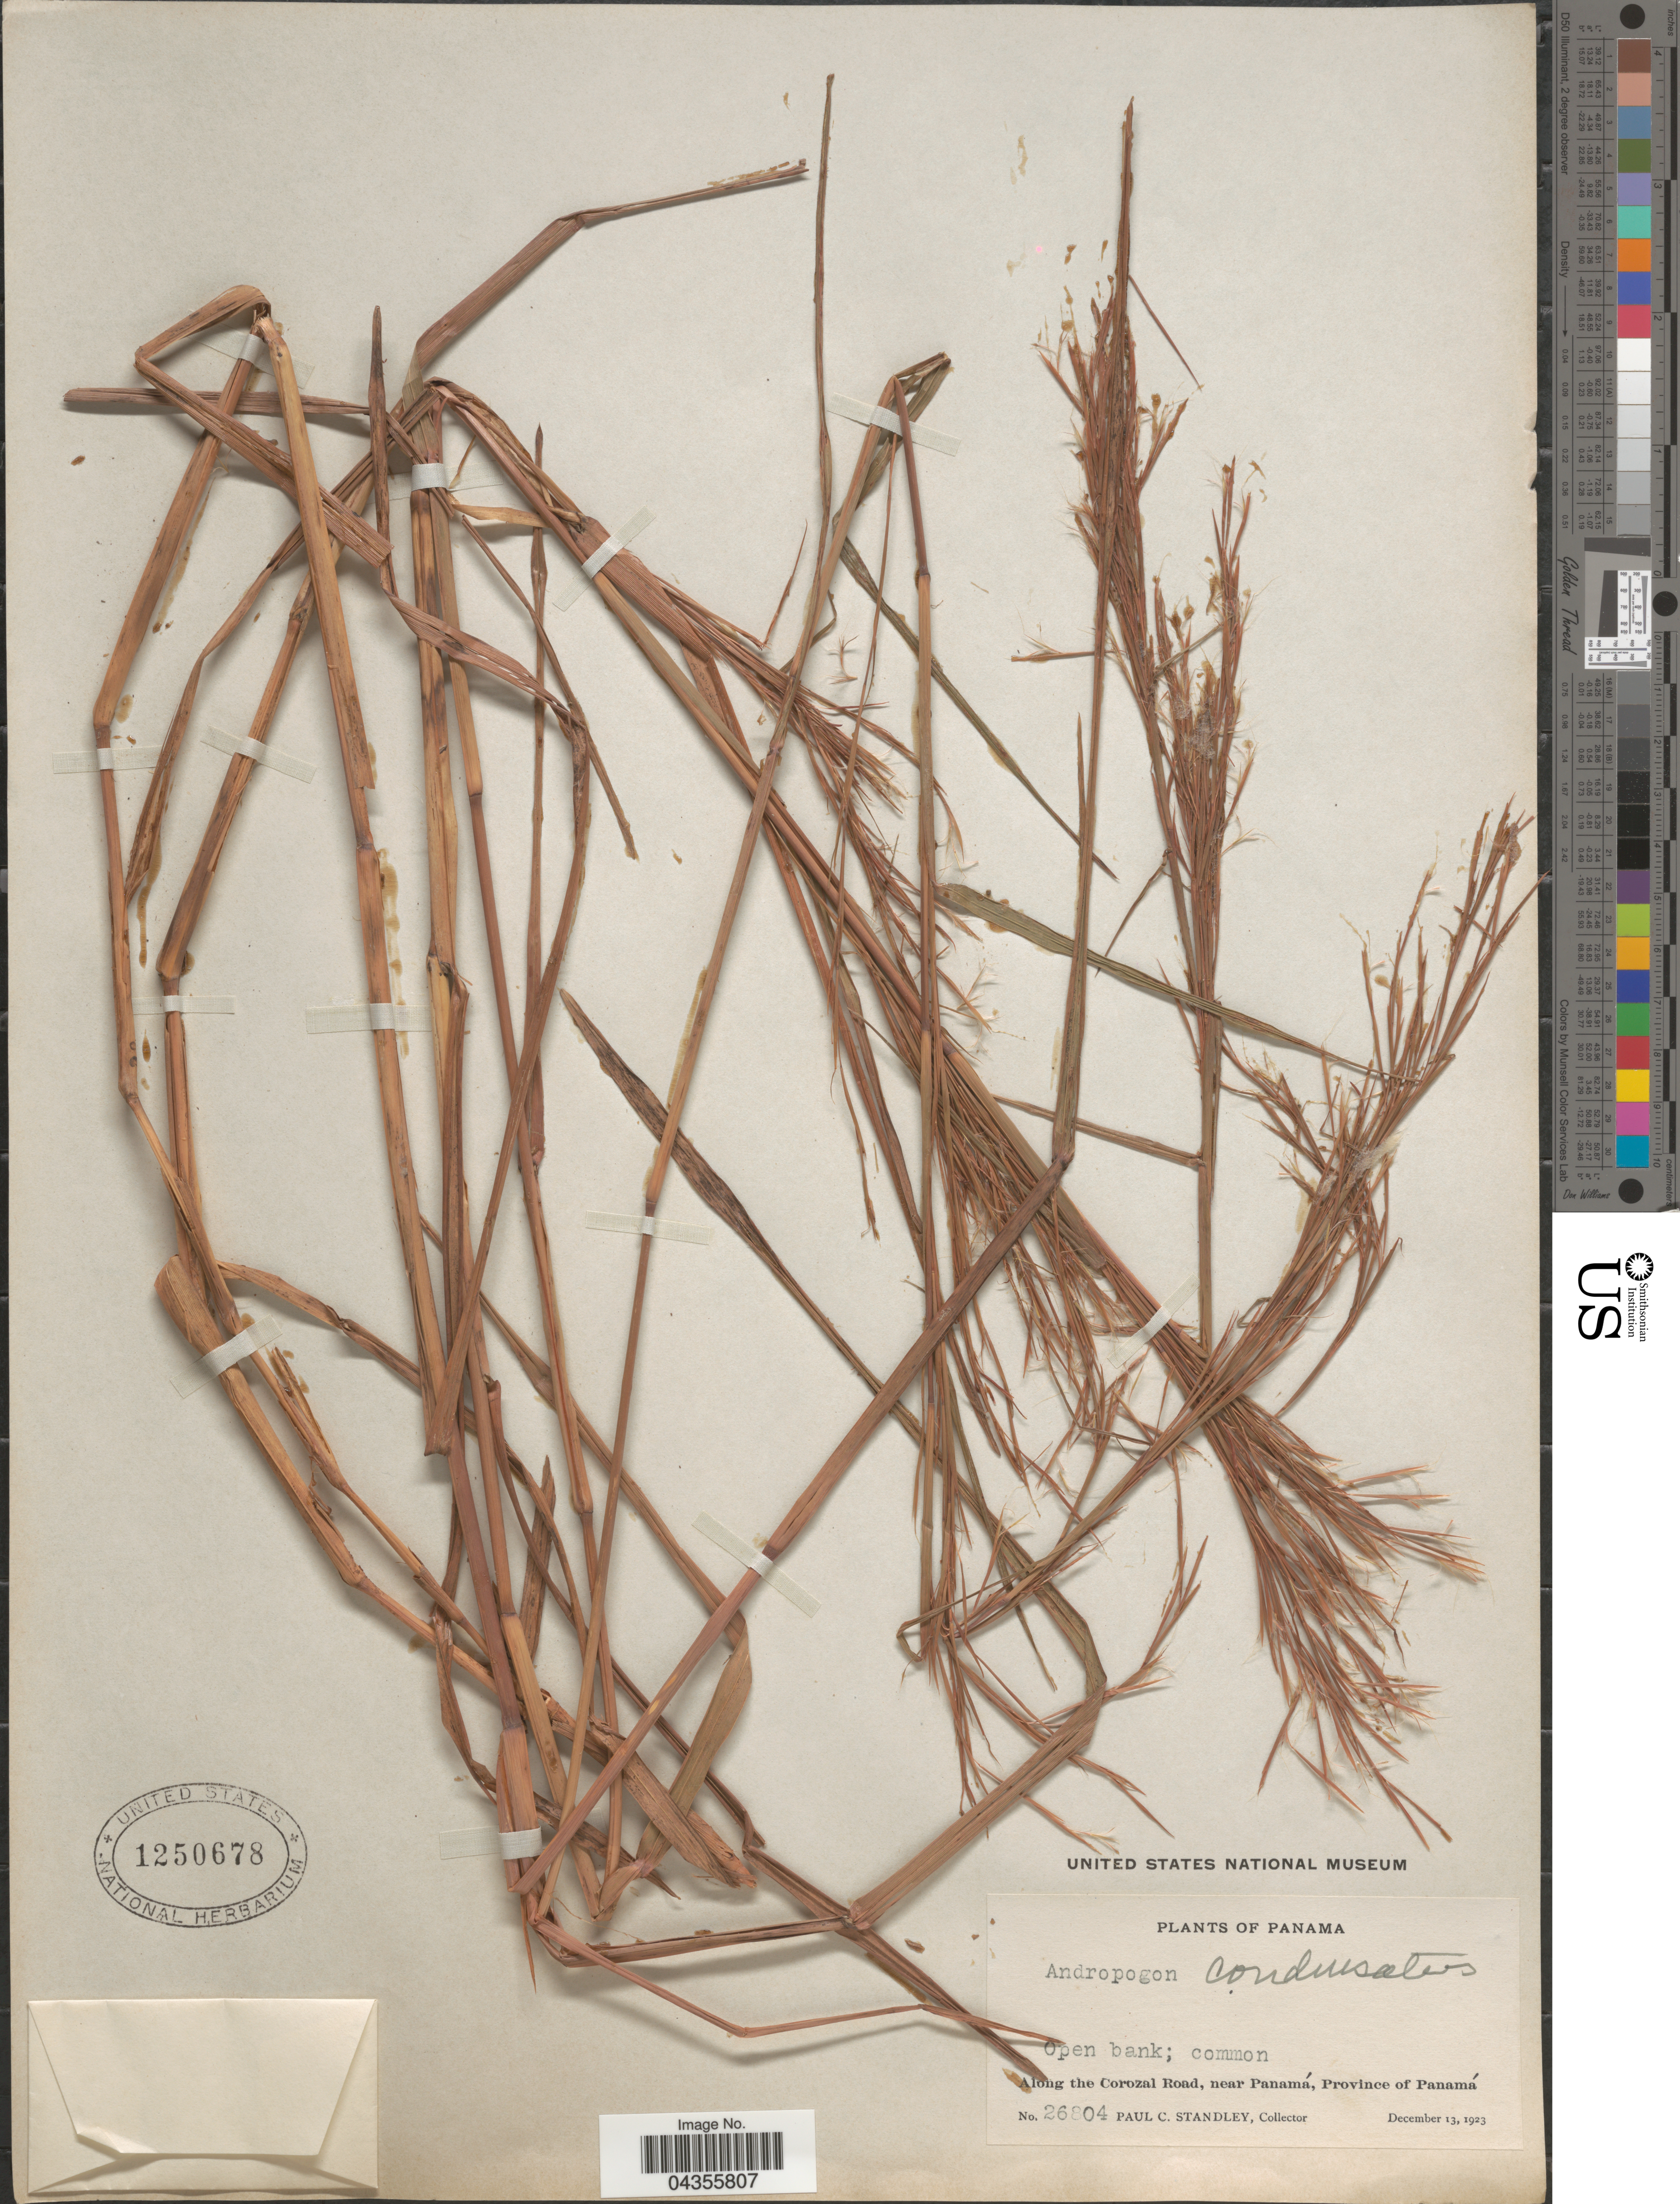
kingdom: Plantae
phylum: Tracheophyta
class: Liliopsida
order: Poales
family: Poaceae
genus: Schizachyrium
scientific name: Schizachyrium condensatum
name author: (Kunth) Nees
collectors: P. C. Standley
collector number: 26804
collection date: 1923-12-13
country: Panama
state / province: Panamá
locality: Open bank; common. Along the Corozal Road, near Panamá.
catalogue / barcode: US 1250678